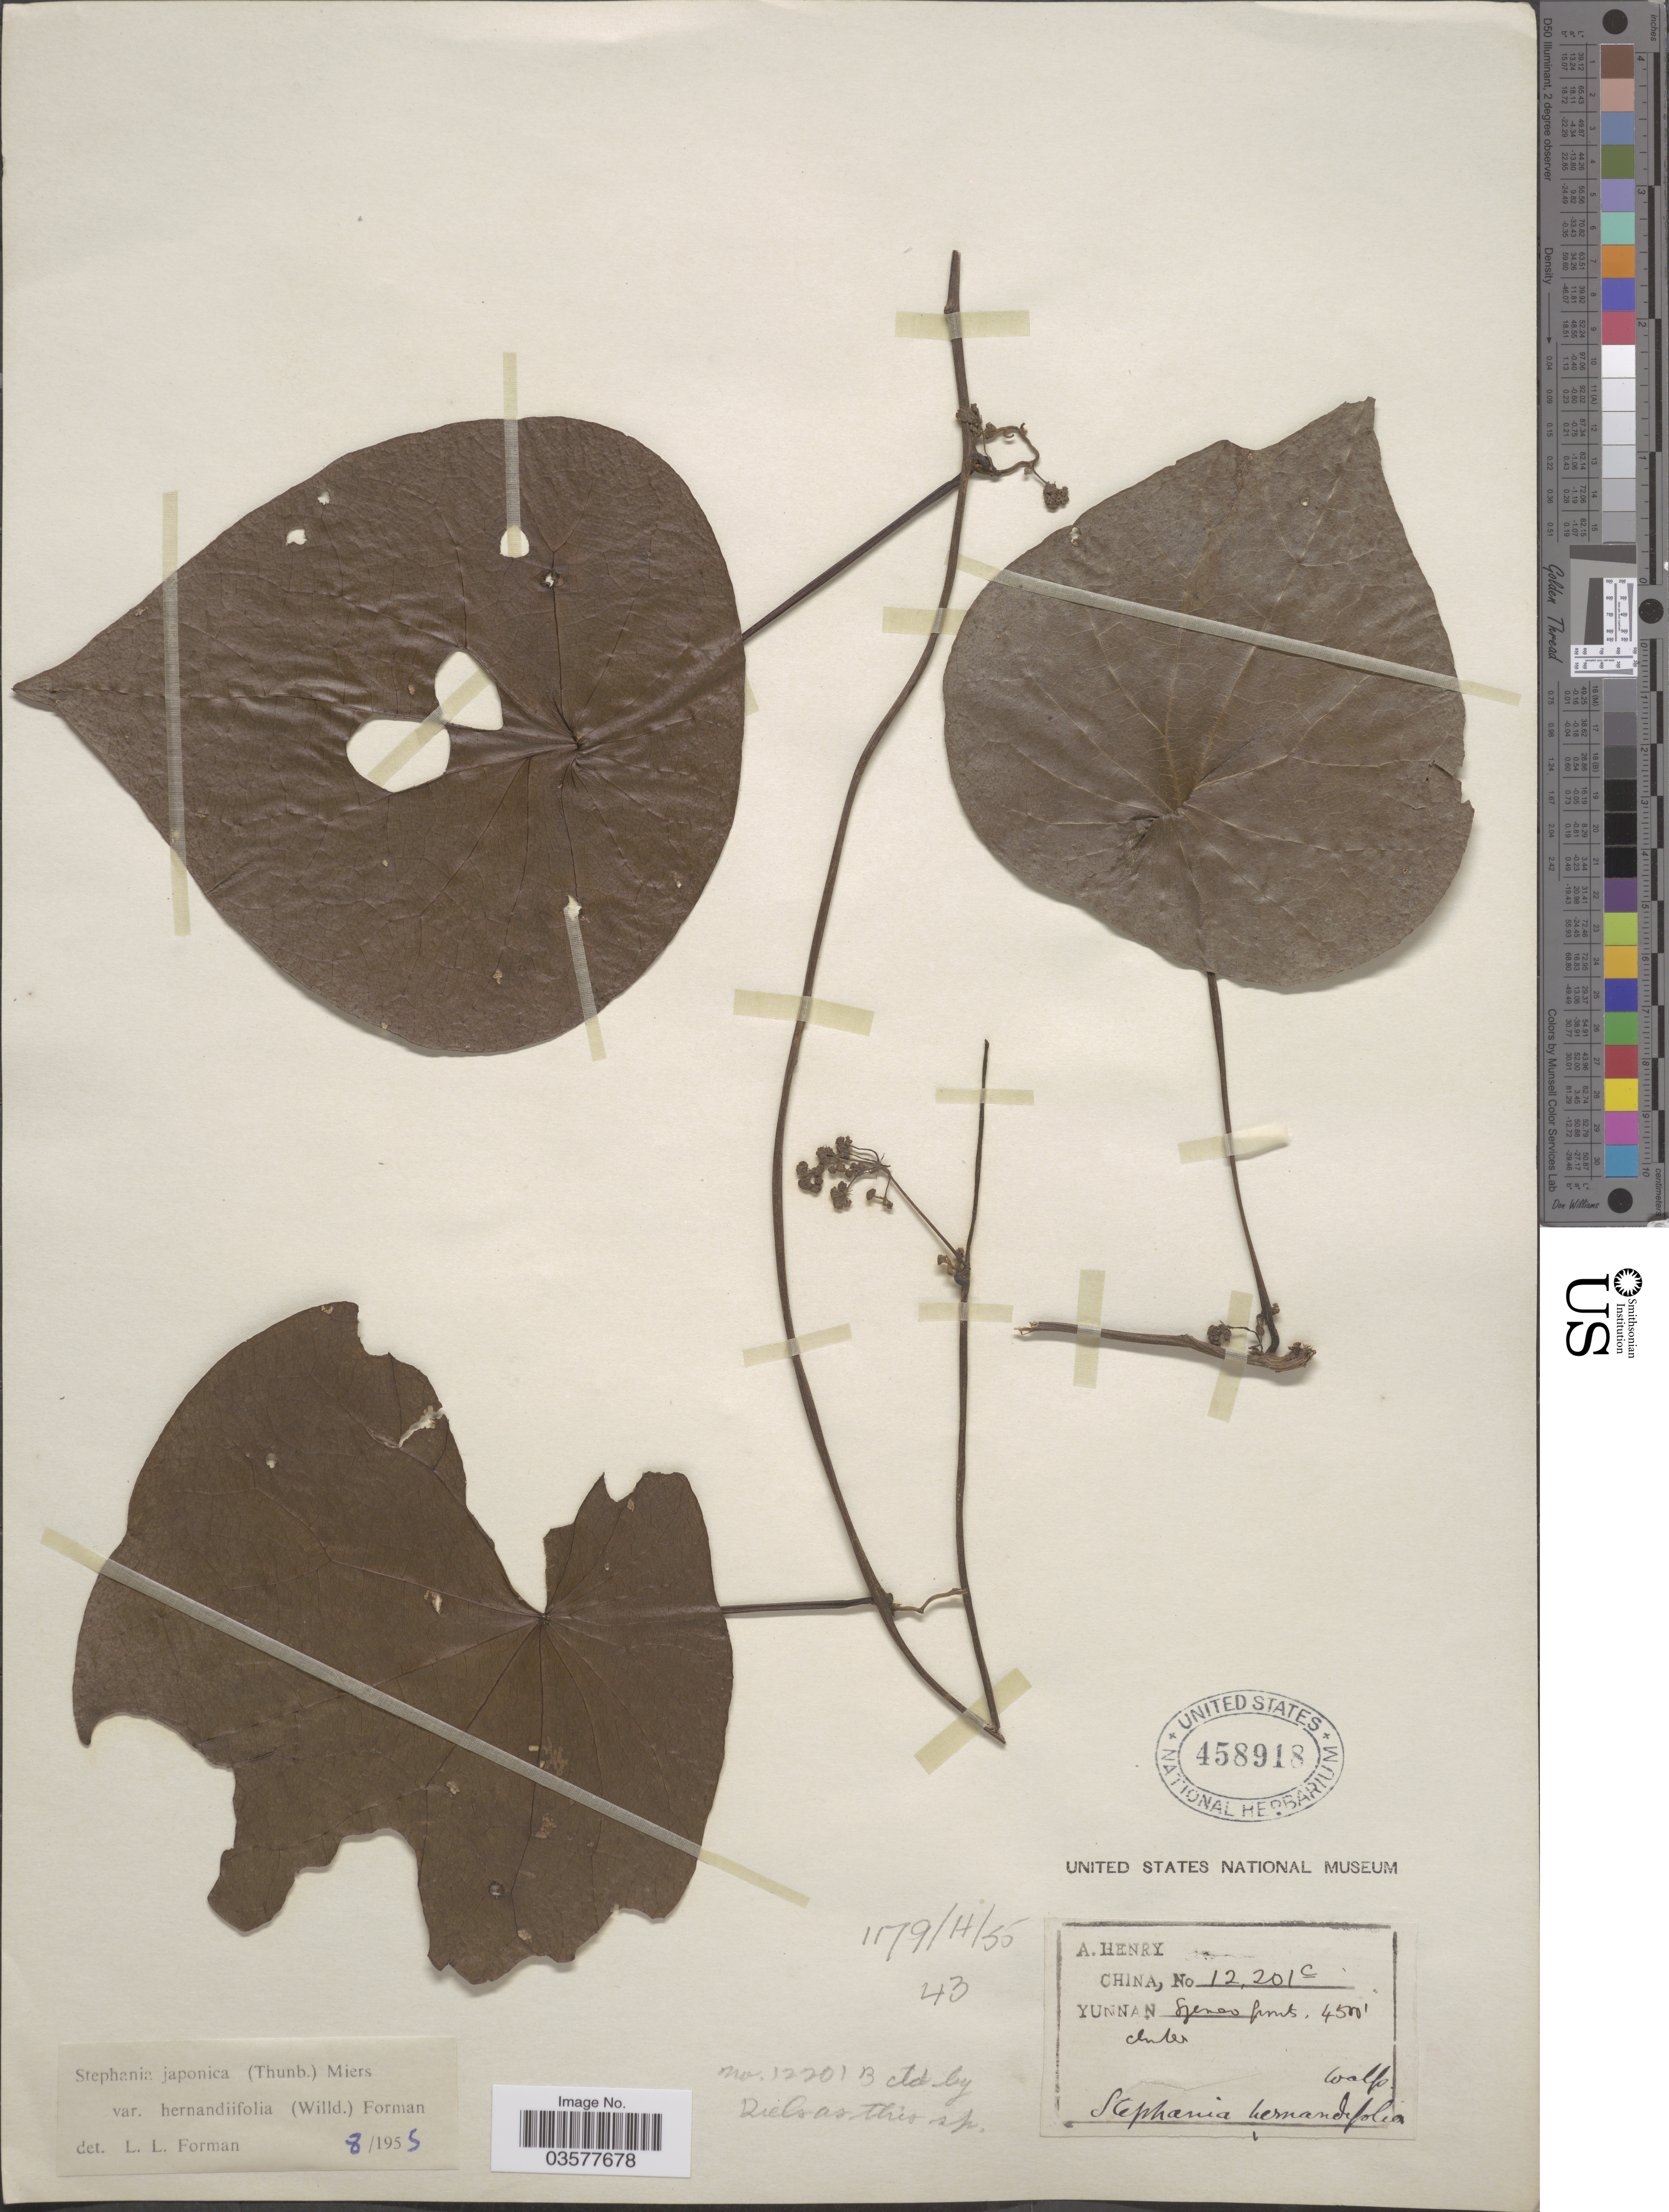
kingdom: Plantae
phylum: Tracheophyta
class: Magnoliopsida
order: Ranunculales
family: Menispermaceae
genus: Stephania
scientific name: Stephania japonica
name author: (Thunb.) Miers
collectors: A. Henry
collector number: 12201 C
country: China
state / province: Yunnan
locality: Szemoa.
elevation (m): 1372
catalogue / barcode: US 458918